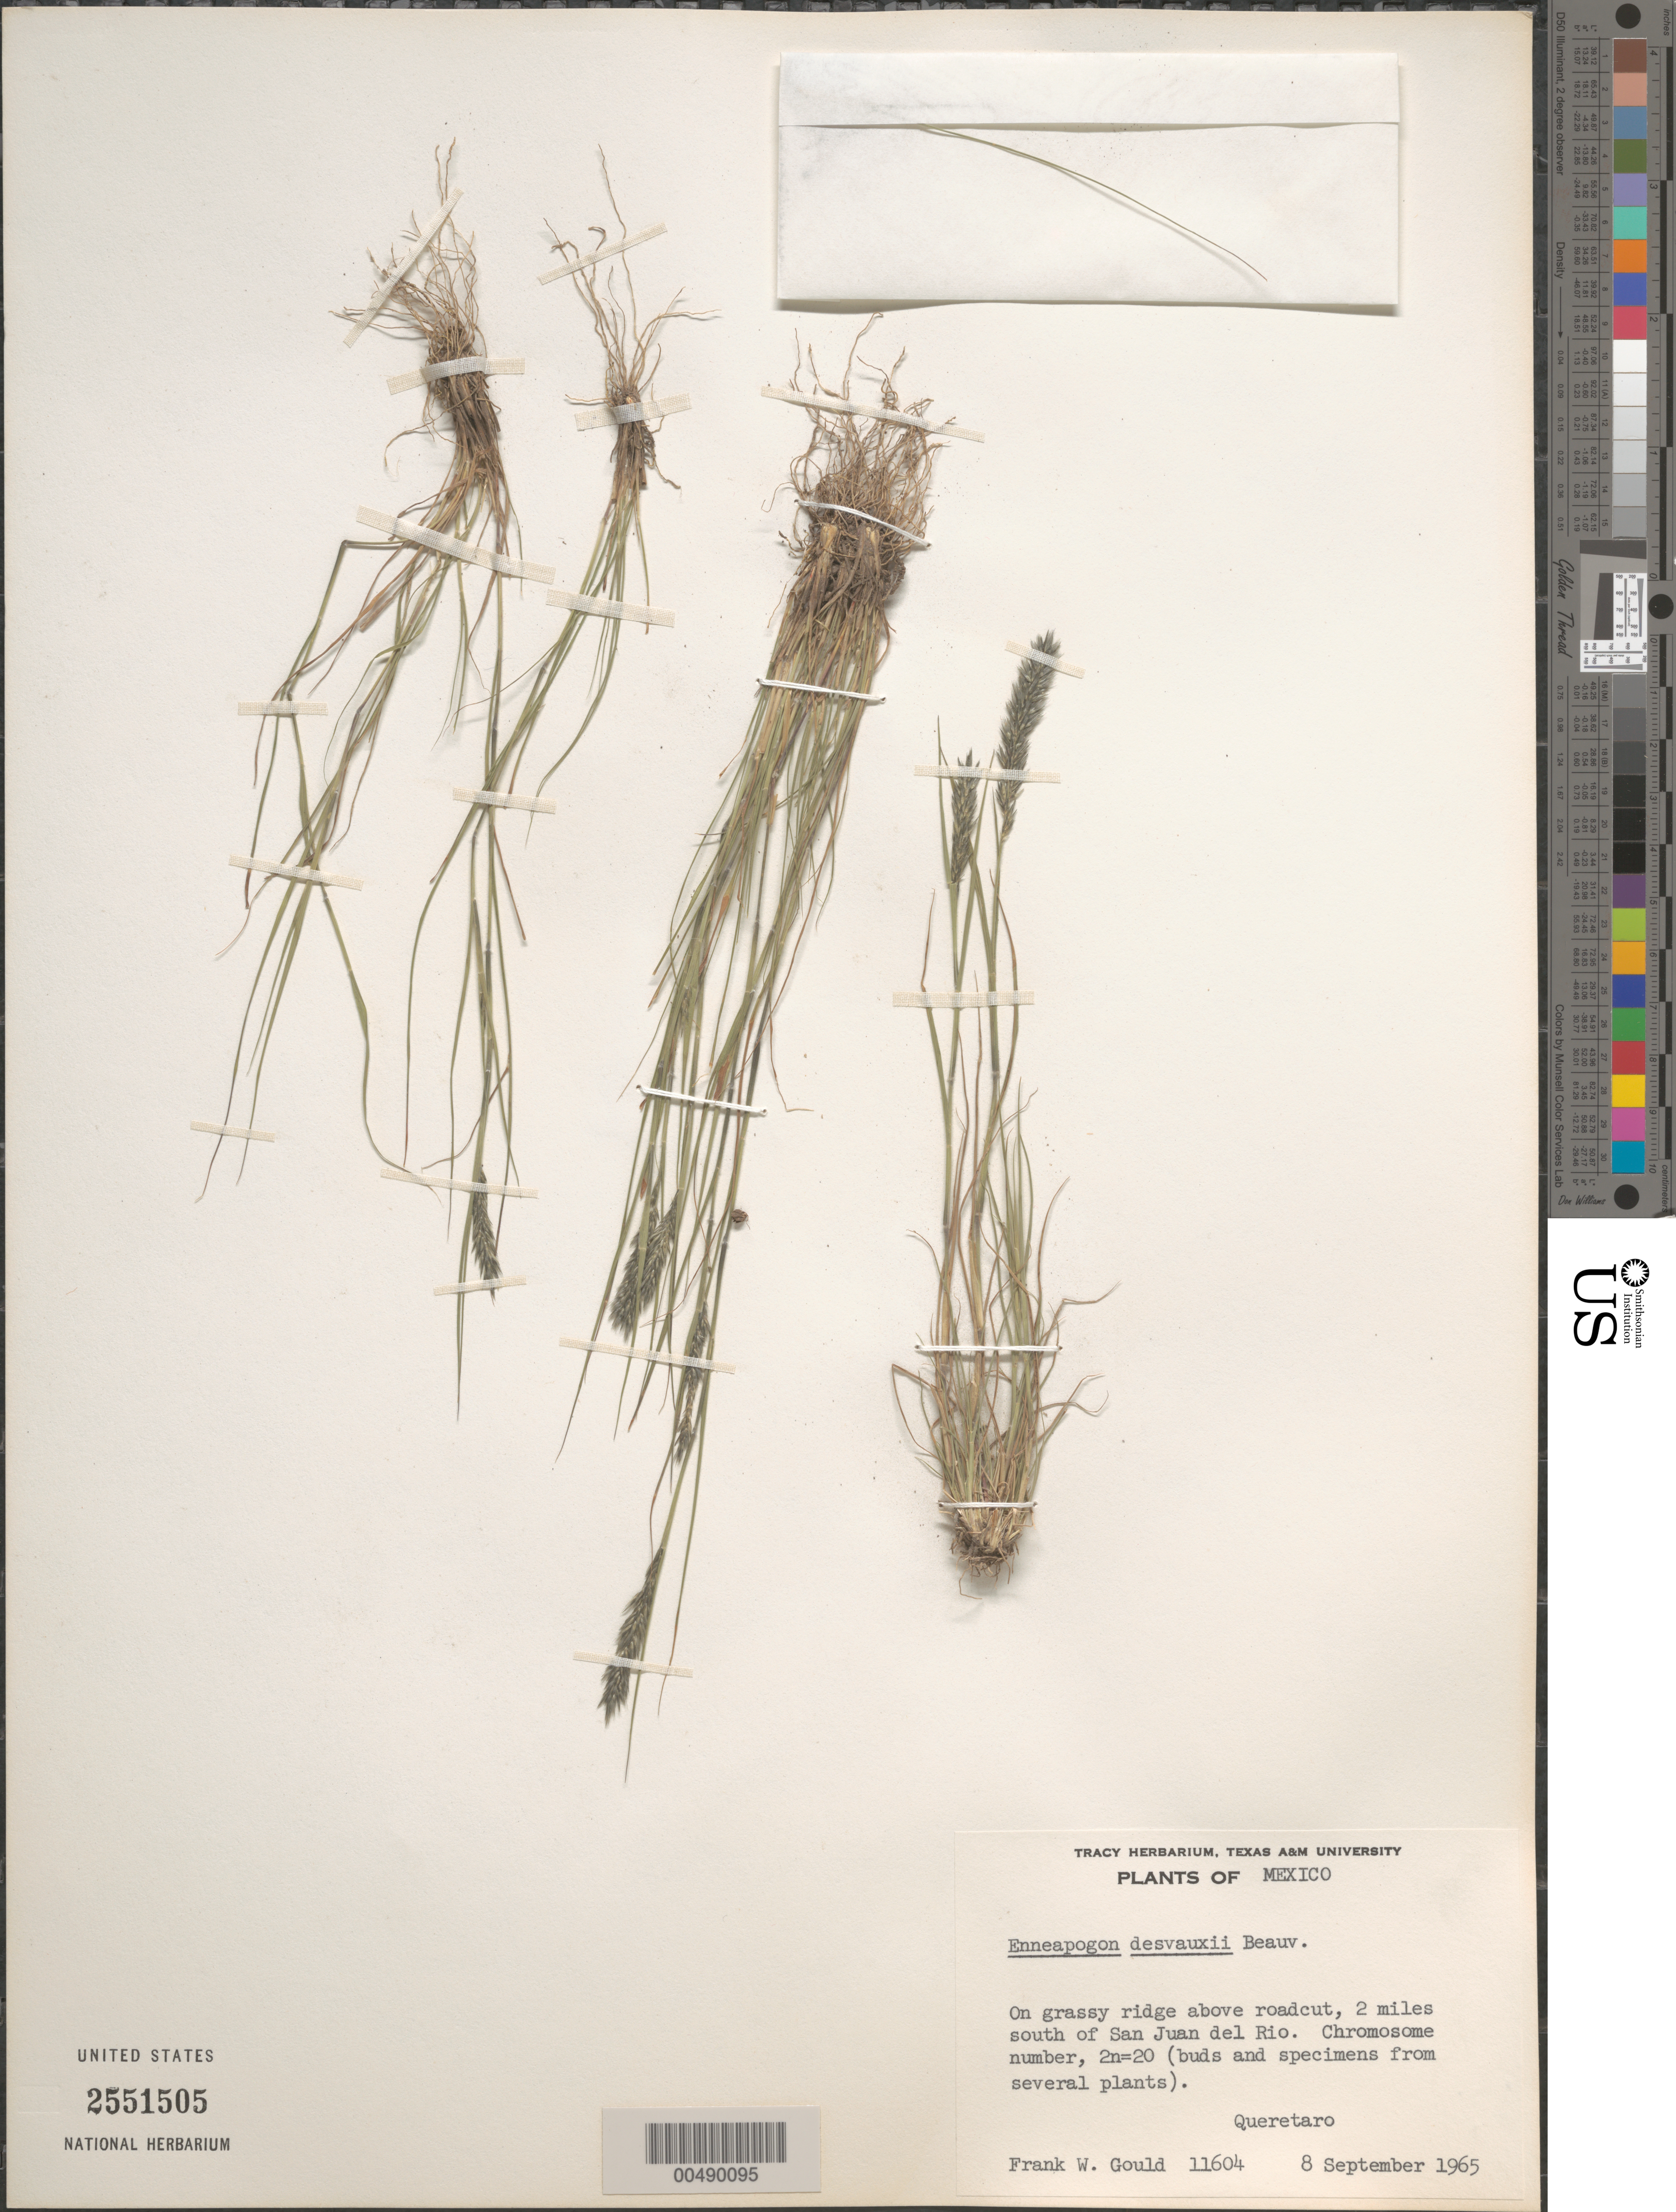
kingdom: Plantae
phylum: Tracheophyta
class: Liliopsida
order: Poales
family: Poaceae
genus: Enneapogon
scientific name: Enneapogon desvauxii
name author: P. Beauv.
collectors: F. W. Gould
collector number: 11604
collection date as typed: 8 Sep 1965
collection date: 1965-09-08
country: Mexico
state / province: Querétaro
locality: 2 mi S of San Juan del Rio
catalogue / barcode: US 2551505